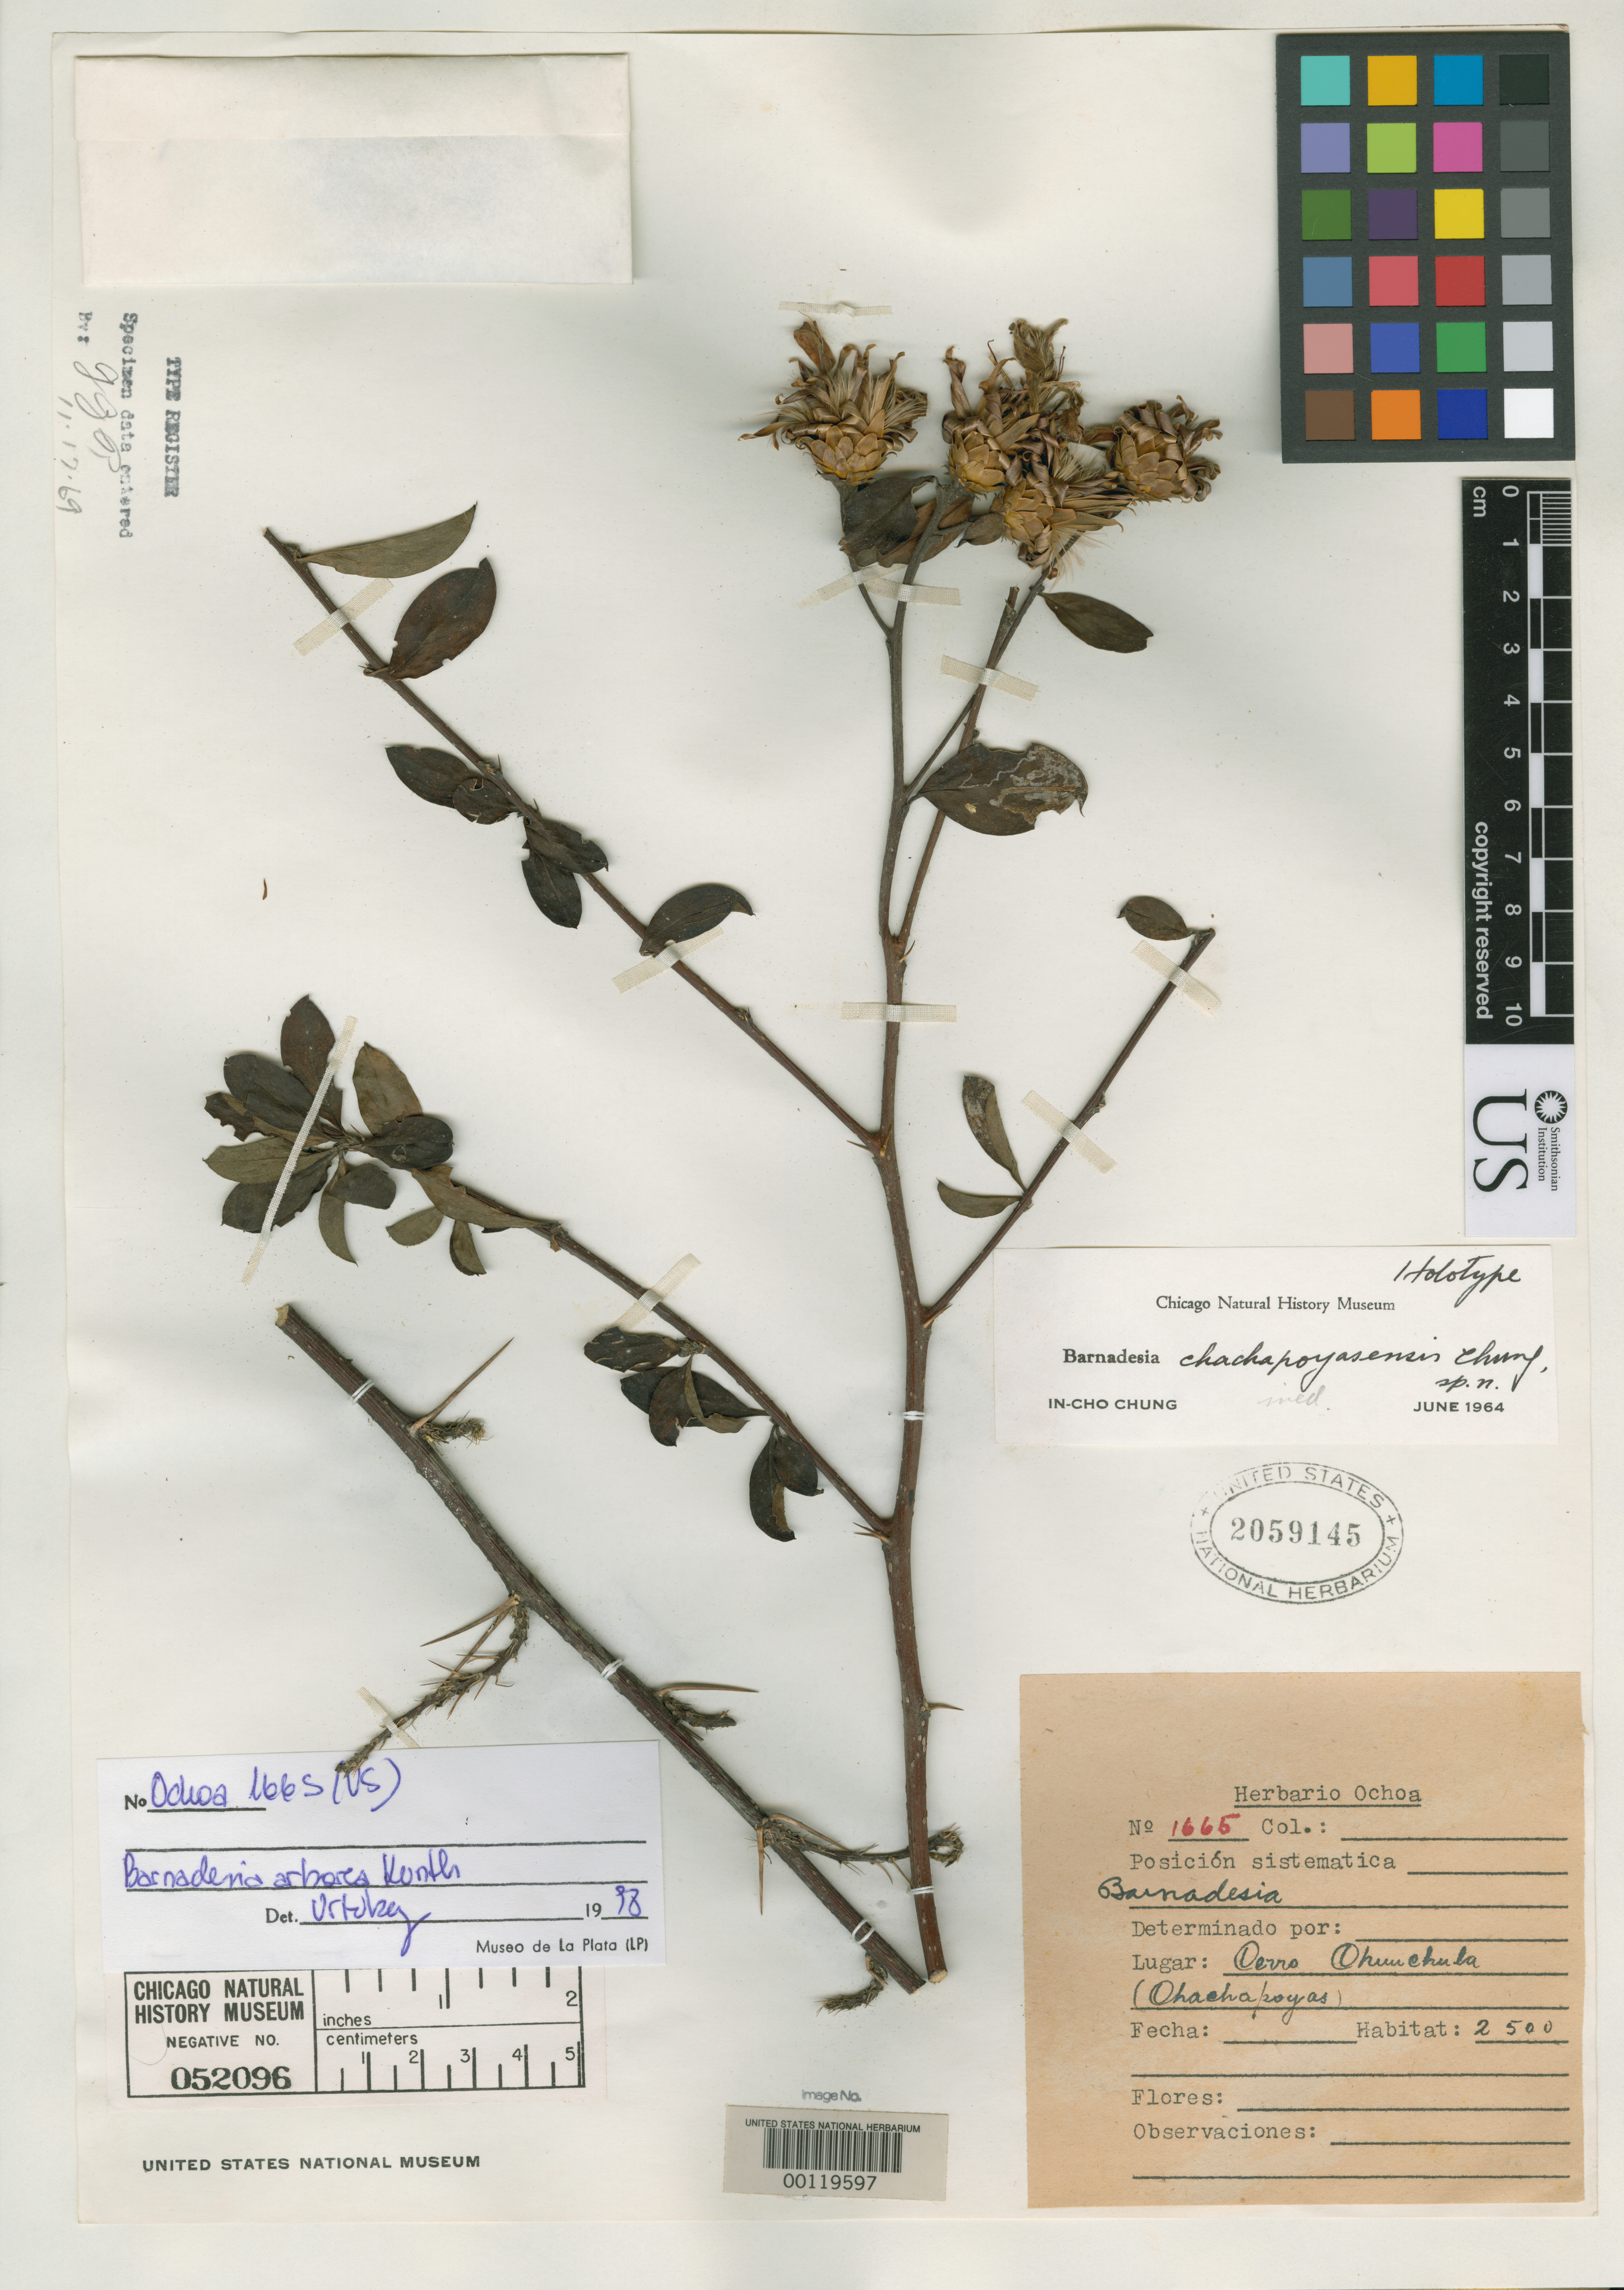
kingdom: Plantae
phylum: Tracheophyta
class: Magnoliopsida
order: Asterales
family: Asteraceae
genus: Barnadesia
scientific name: Barnadesia chachapoyasensis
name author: I.C. Chung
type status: Holotype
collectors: C. M. Ochoa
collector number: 1665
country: Peru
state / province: Amazonas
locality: Cerro Chunchula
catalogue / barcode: US 2059145